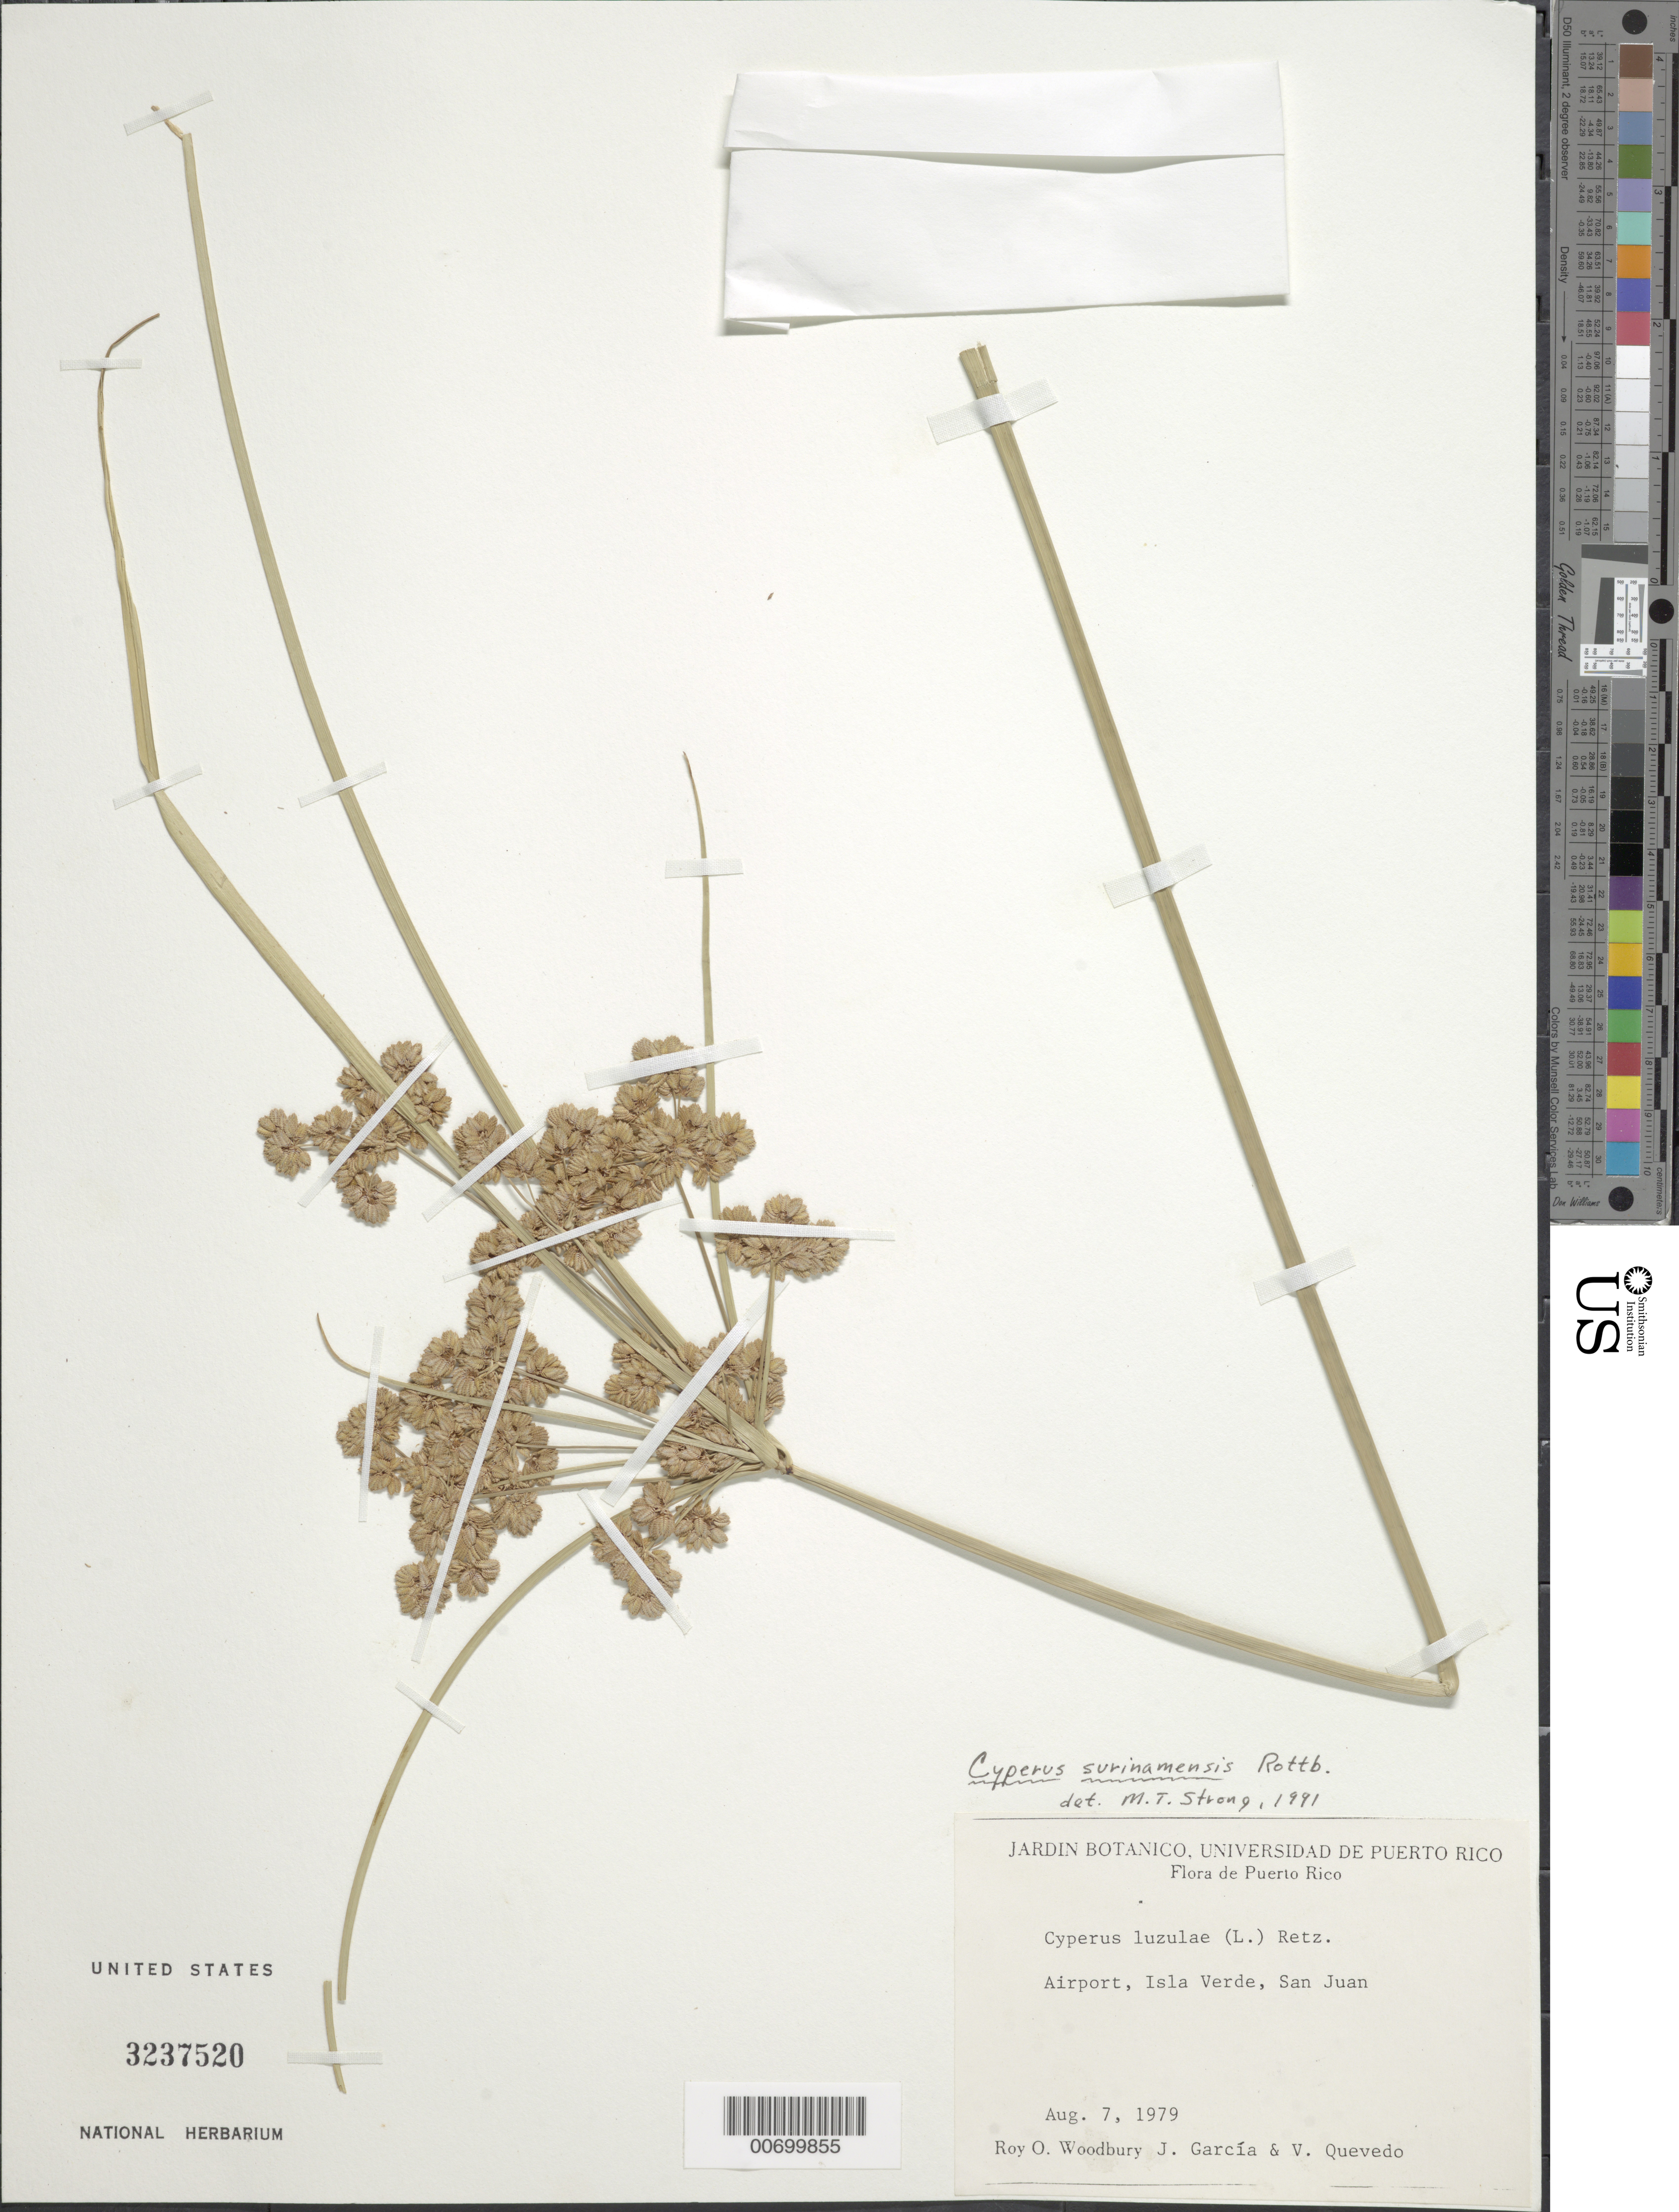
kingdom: Plantae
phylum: Tracheophyta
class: Liliopsida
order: Poales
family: Cyperaceae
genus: Cyperus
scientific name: Cyperus surinamensis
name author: Rottb.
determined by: Strong, M. T., (US), Smithsonian Institution - National Museum of Natural History (UNITED STATES)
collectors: R. O. Woodbury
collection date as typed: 07 Aug 1979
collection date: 1979-08-07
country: Puerto Rico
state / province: San Juan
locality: San Juan, Isla Verde, Airport.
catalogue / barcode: US 3237520